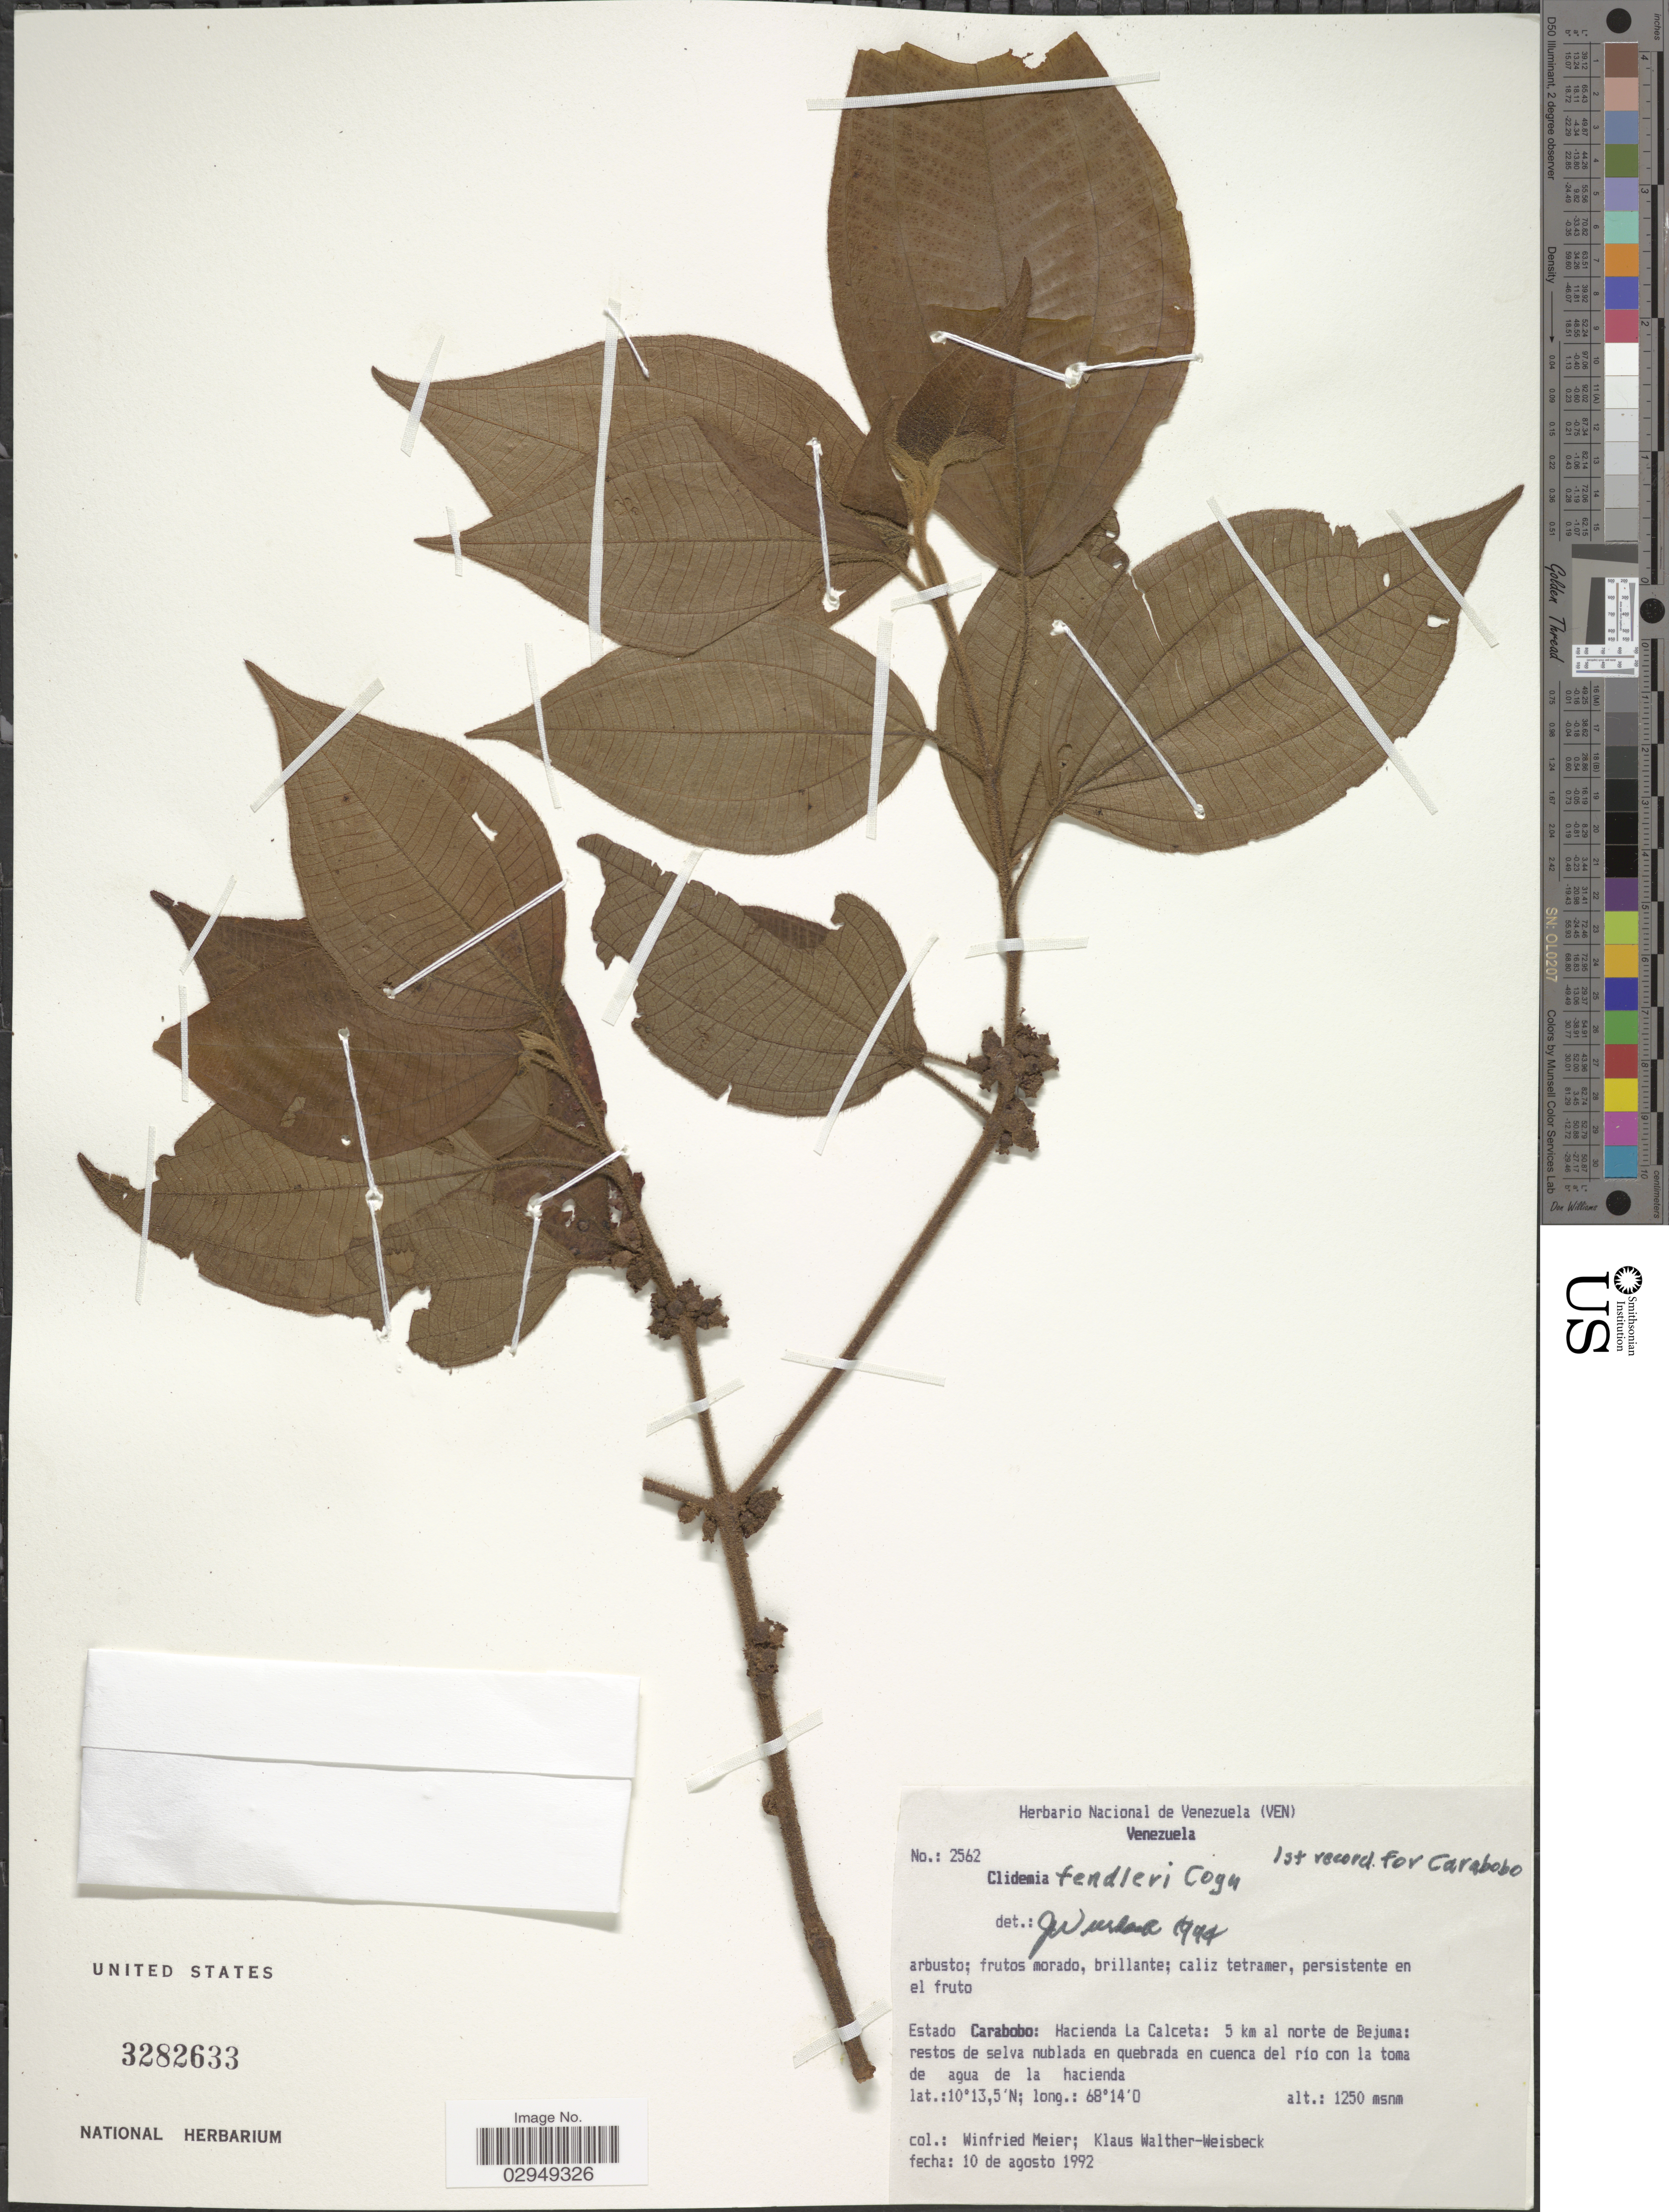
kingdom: Plantae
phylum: Tracheophyta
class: Magnoliopsida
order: Myrtales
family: Melastomataceae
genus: Clidemia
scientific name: Clidemia fendleri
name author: Cogn. in A. DC.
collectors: W. Meier & K. Walther-Weisbeck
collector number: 2562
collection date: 1992-08-10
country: Venezuela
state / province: Carabobo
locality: Estado Carabobo: Hacienda La Calceta: 5 km al nrte de Bejuma: restos de selva nublada en quebrada en cuenca del río con la toma de agua de la hacienda.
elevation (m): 1250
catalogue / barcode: US 3282633